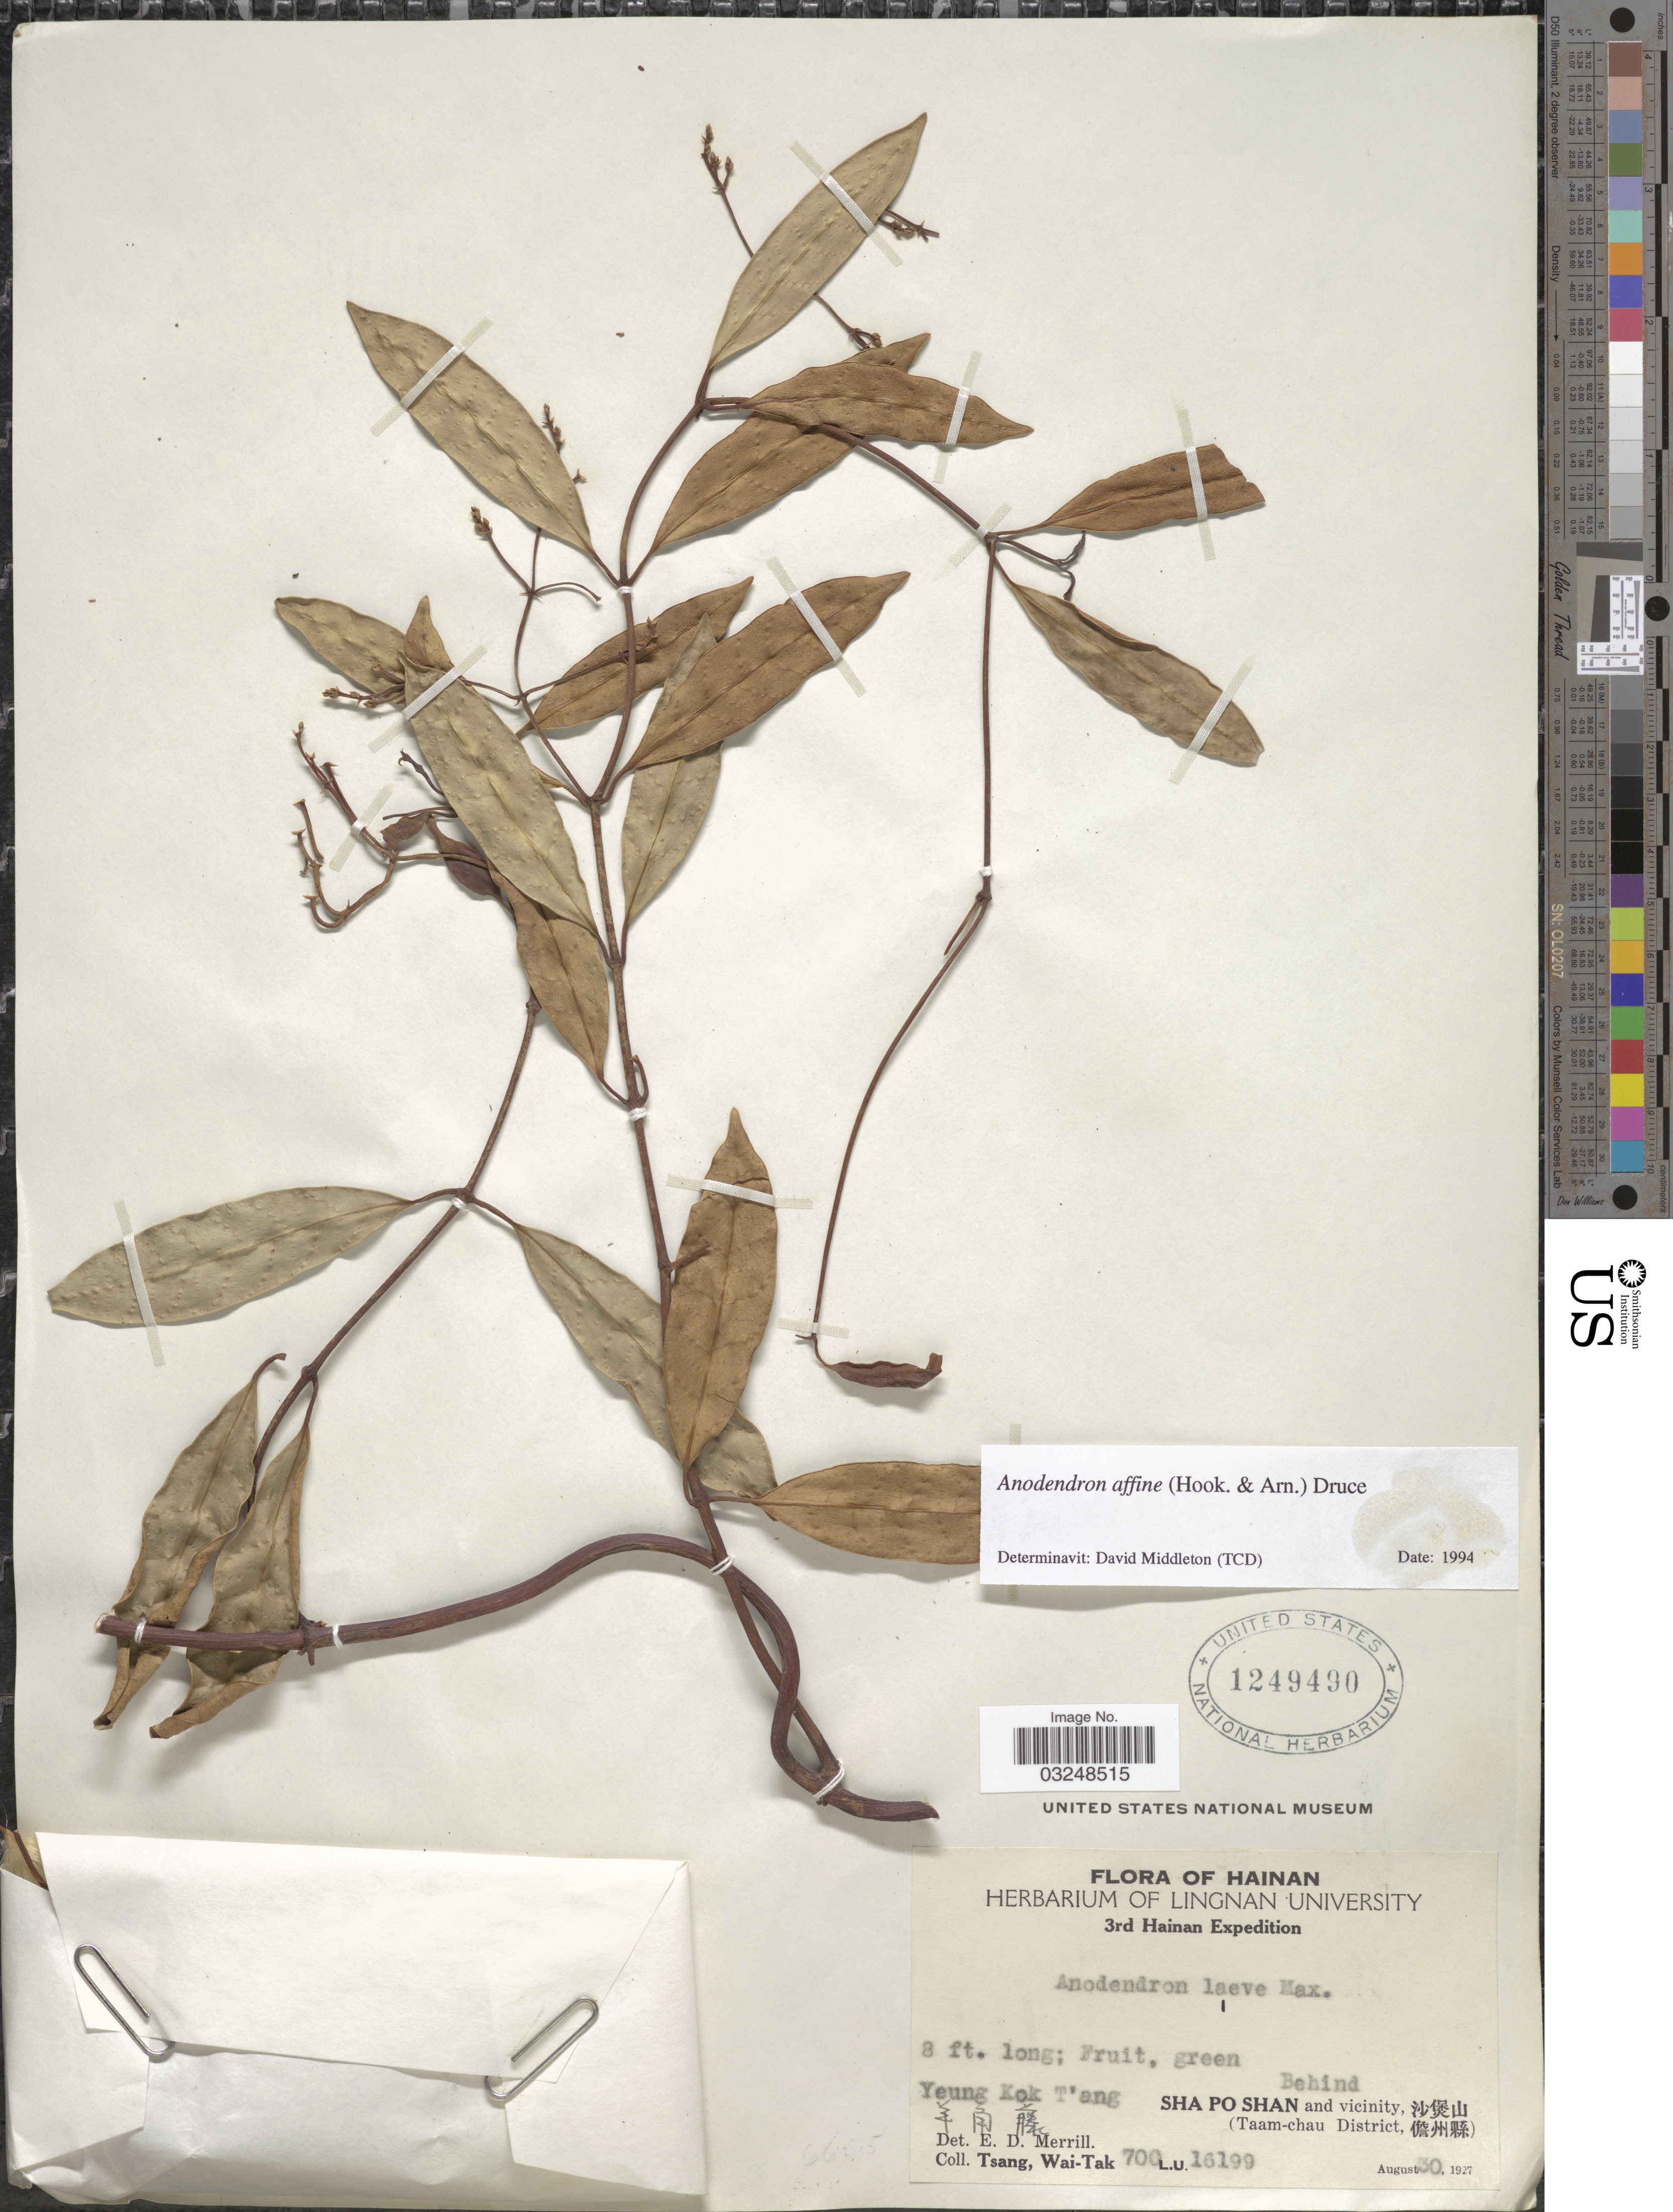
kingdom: Plantae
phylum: Tracheophyta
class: Magnoliopsida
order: Gentianales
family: Apocynaceae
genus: Anodendron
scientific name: Anodendron affine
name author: (Hook. & Arn.) Druce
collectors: W. T. Tsang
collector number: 700/ L.U. 16199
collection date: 1927-08-30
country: China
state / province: Hainan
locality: Behind Yeung Kok T'ang, Behind Sha Po Shan and vicinity, (Taam-chau District).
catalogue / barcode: US 1249490